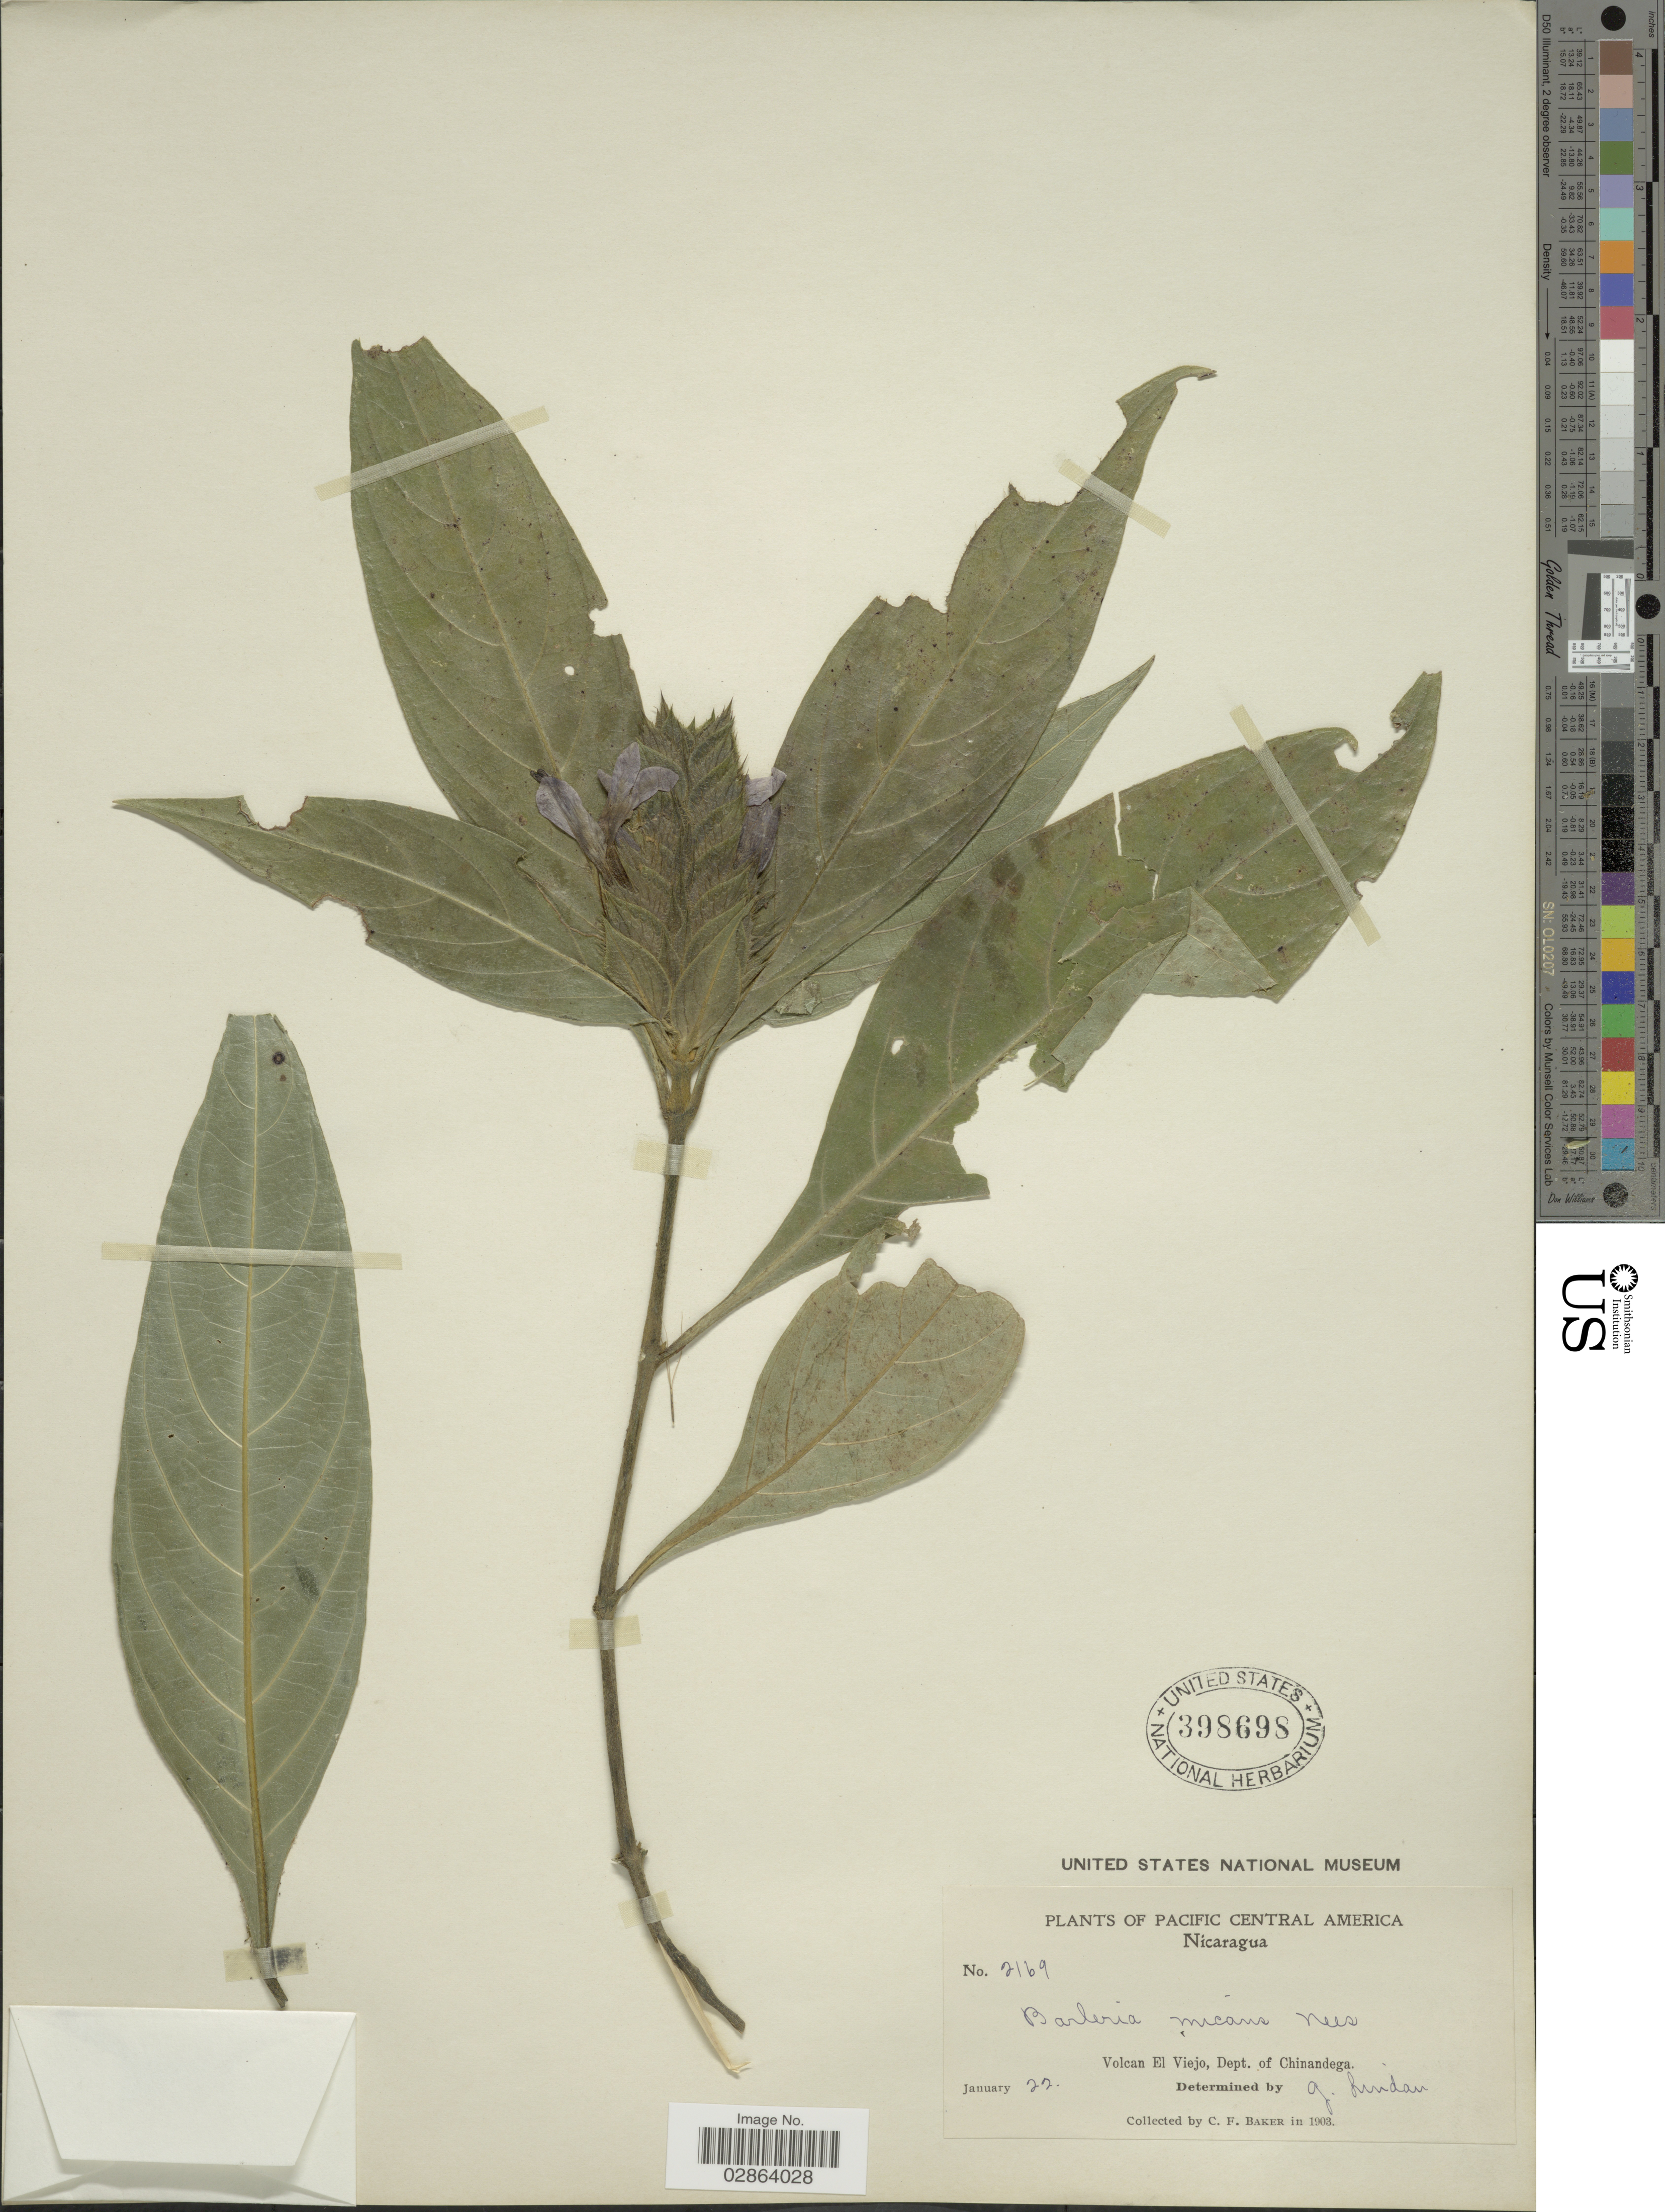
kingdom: Plantae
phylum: Tracheophyta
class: Magnoliopsida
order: Lamiales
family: Acanthaceae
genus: Barleria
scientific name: Barleria oenotheroides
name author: Dum. Cours.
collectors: C. F. Baker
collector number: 2169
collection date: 1903-01-22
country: Nicaragua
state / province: Chinandega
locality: Volcan El Viejo, Dept. of Chinandega. Pacific Central America.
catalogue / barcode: US 398698